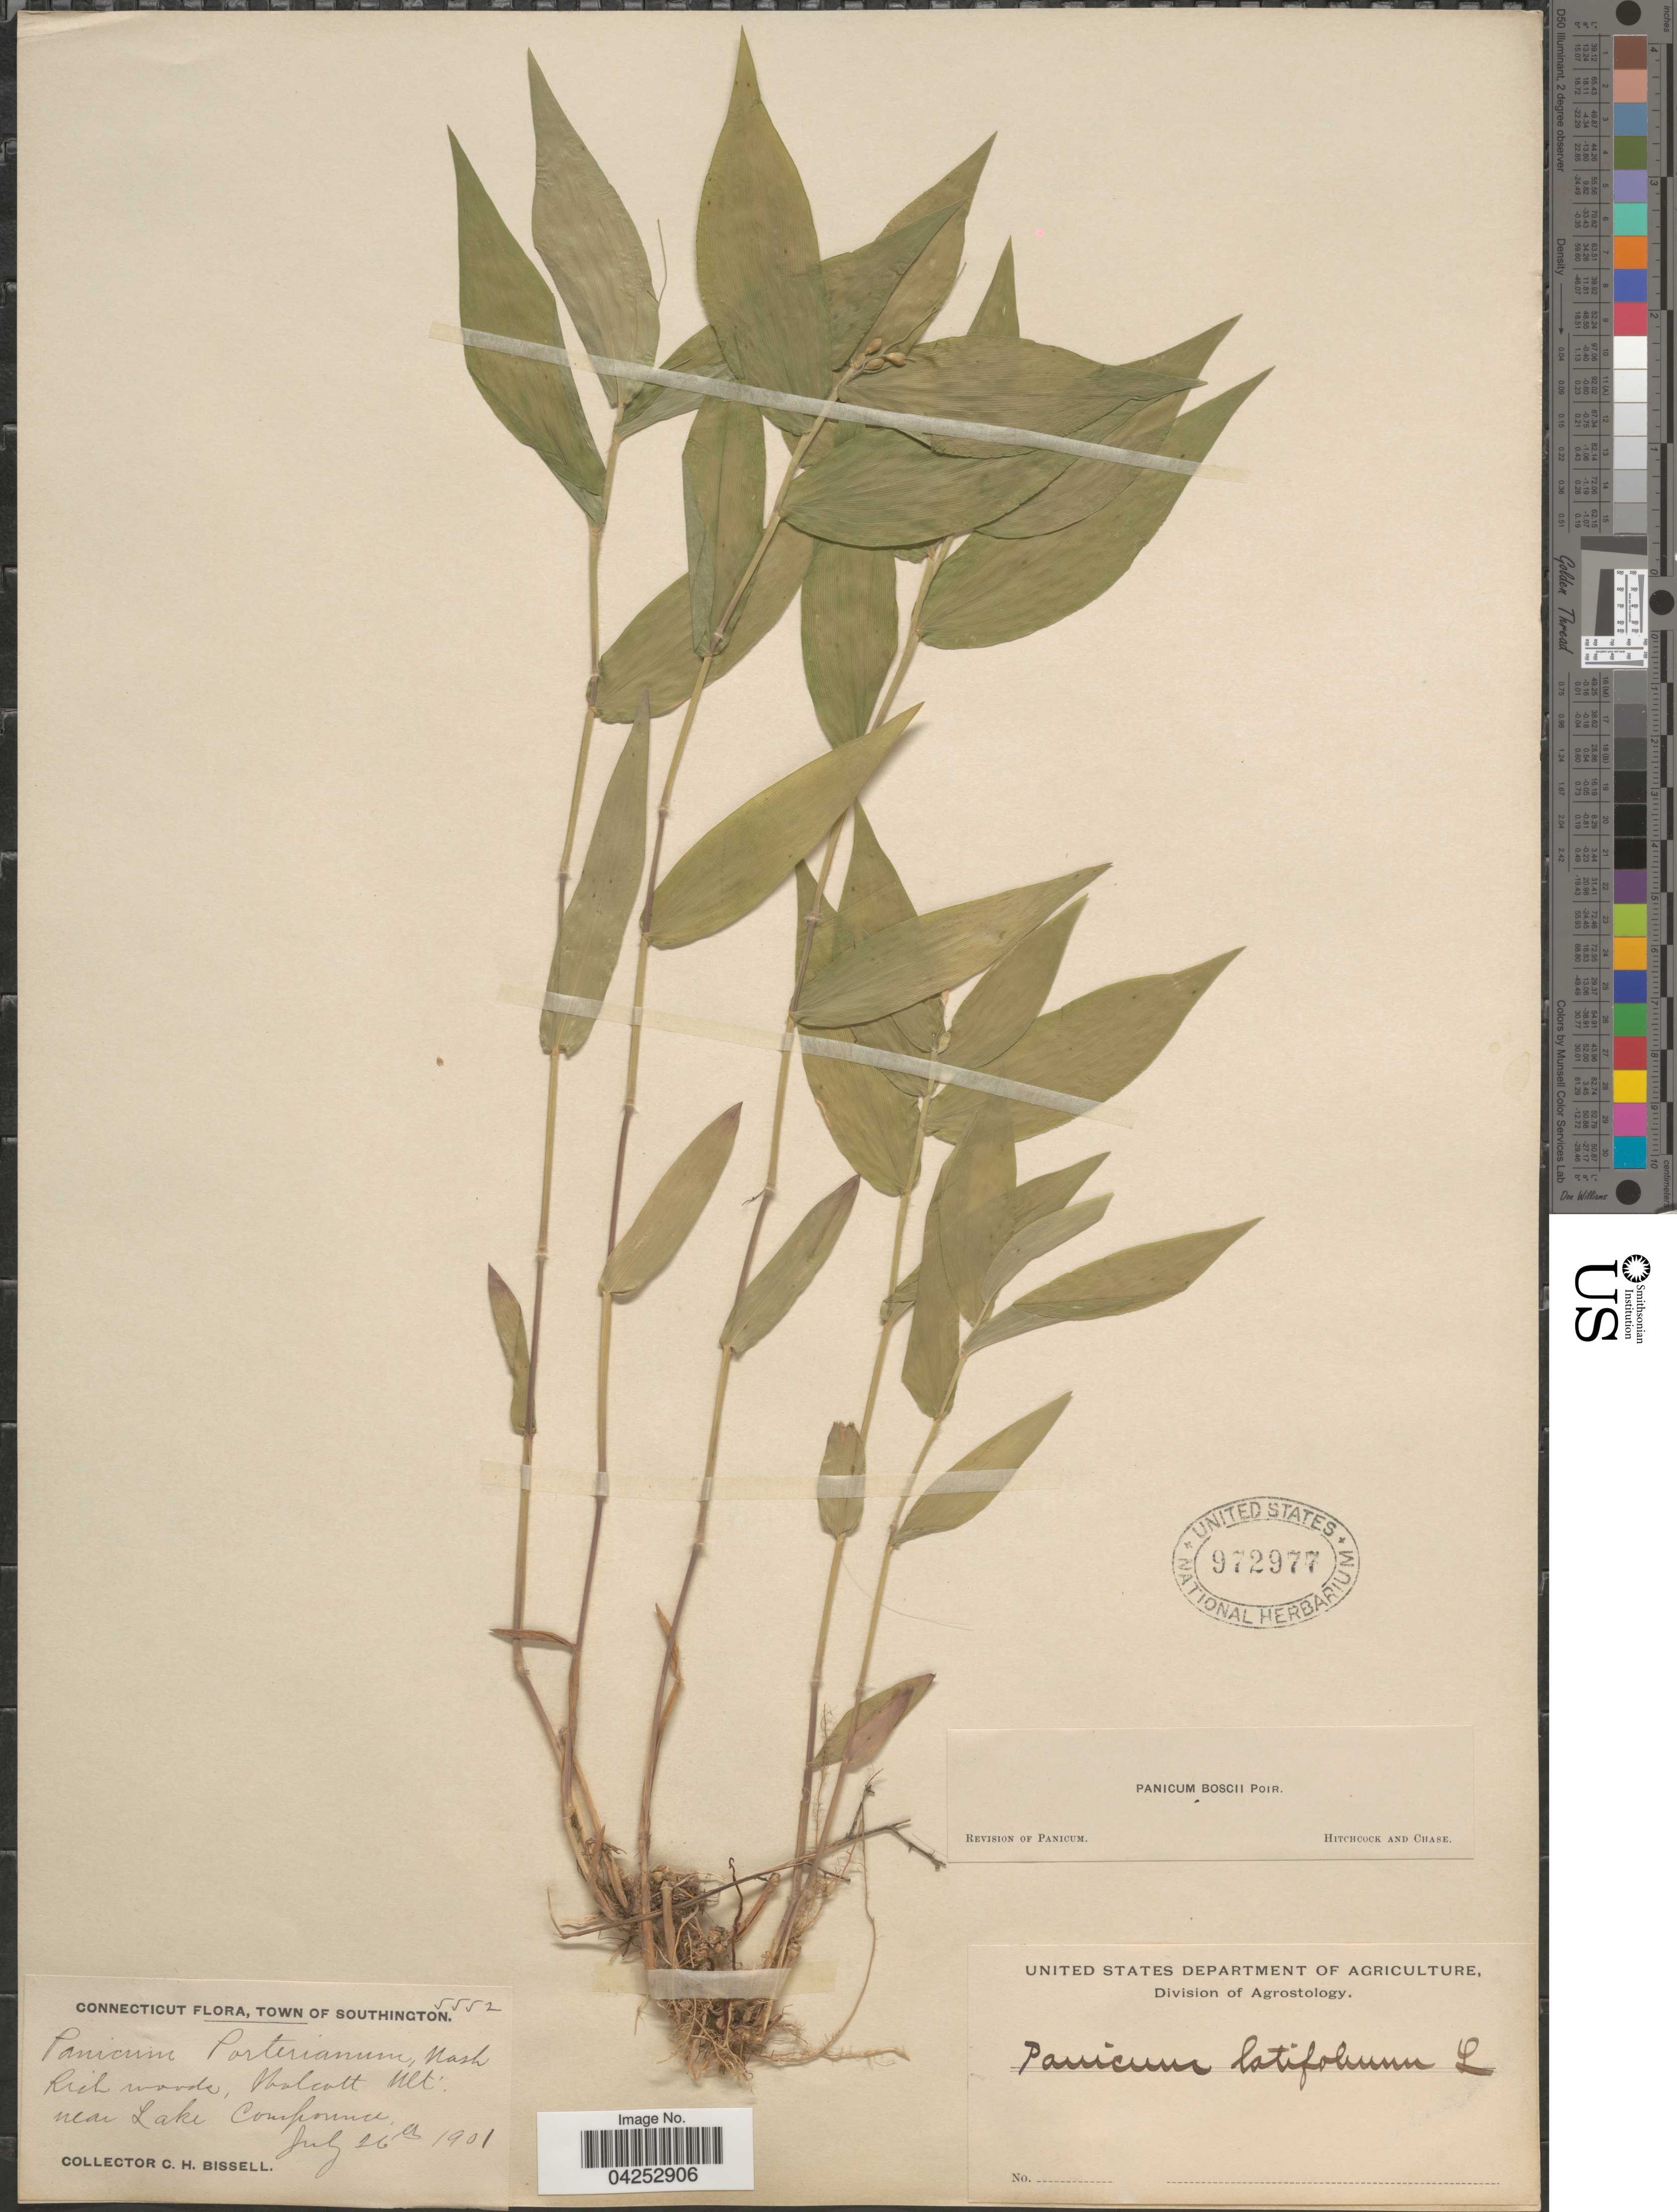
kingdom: Plantae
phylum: Tracheophyta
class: Liliopsida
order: Poales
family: Poaceae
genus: Dichanthelium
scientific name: Dichanthelium boscii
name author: (Poir.) Gould & C.A. Clark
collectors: C. Bissell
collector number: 5552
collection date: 1901-07-26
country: United States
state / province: Connecticut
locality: Town of Southington. Rich woods, Walcott Mt. near Lake Compound.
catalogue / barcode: US 972977